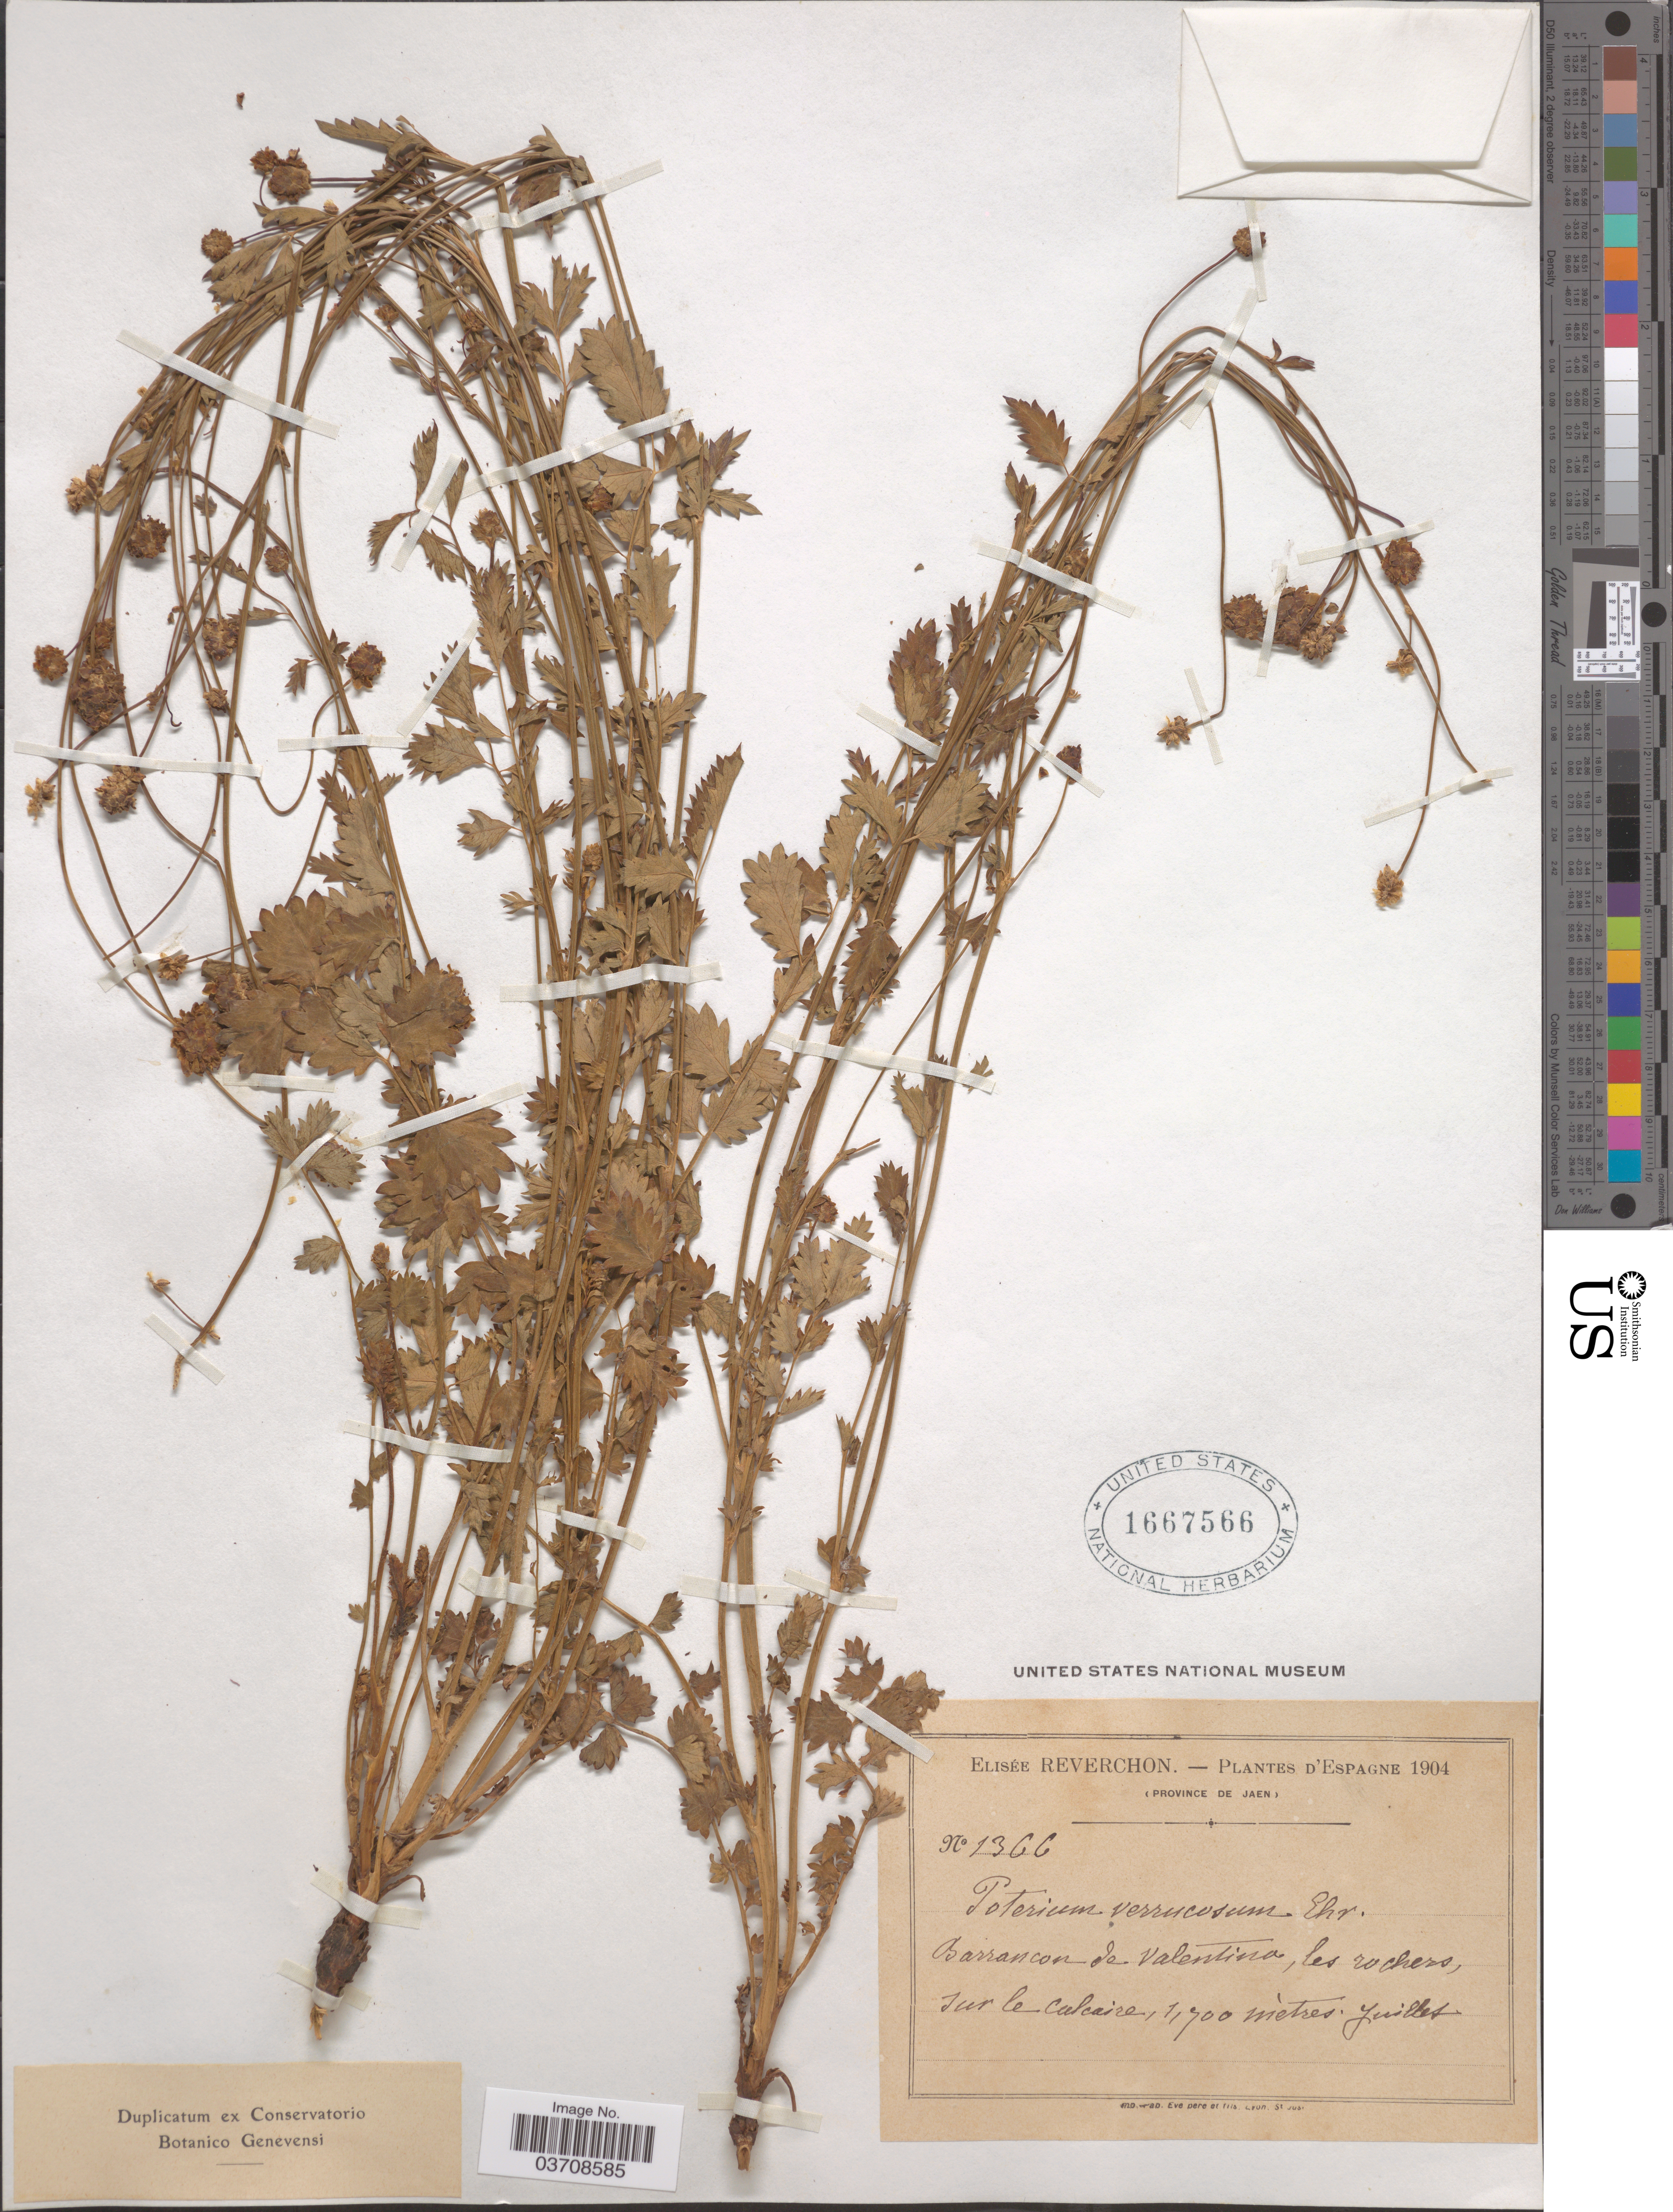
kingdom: Plantae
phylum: Tracheophyta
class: Magnoliopsida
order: Rosales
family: Rosaceae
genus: Sanguisorba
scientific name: Sanguisorba verrucosa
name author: (Link ex G. Don) Ces.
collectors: E. Reverchon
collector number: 1366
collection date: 1904-07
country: Spain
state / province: Andalucía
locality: D'Espagne. (Province de Jaen). Barrancon de Valentina, les rochero, sur le calcaire.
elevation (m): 1700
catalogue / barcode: US 1667566